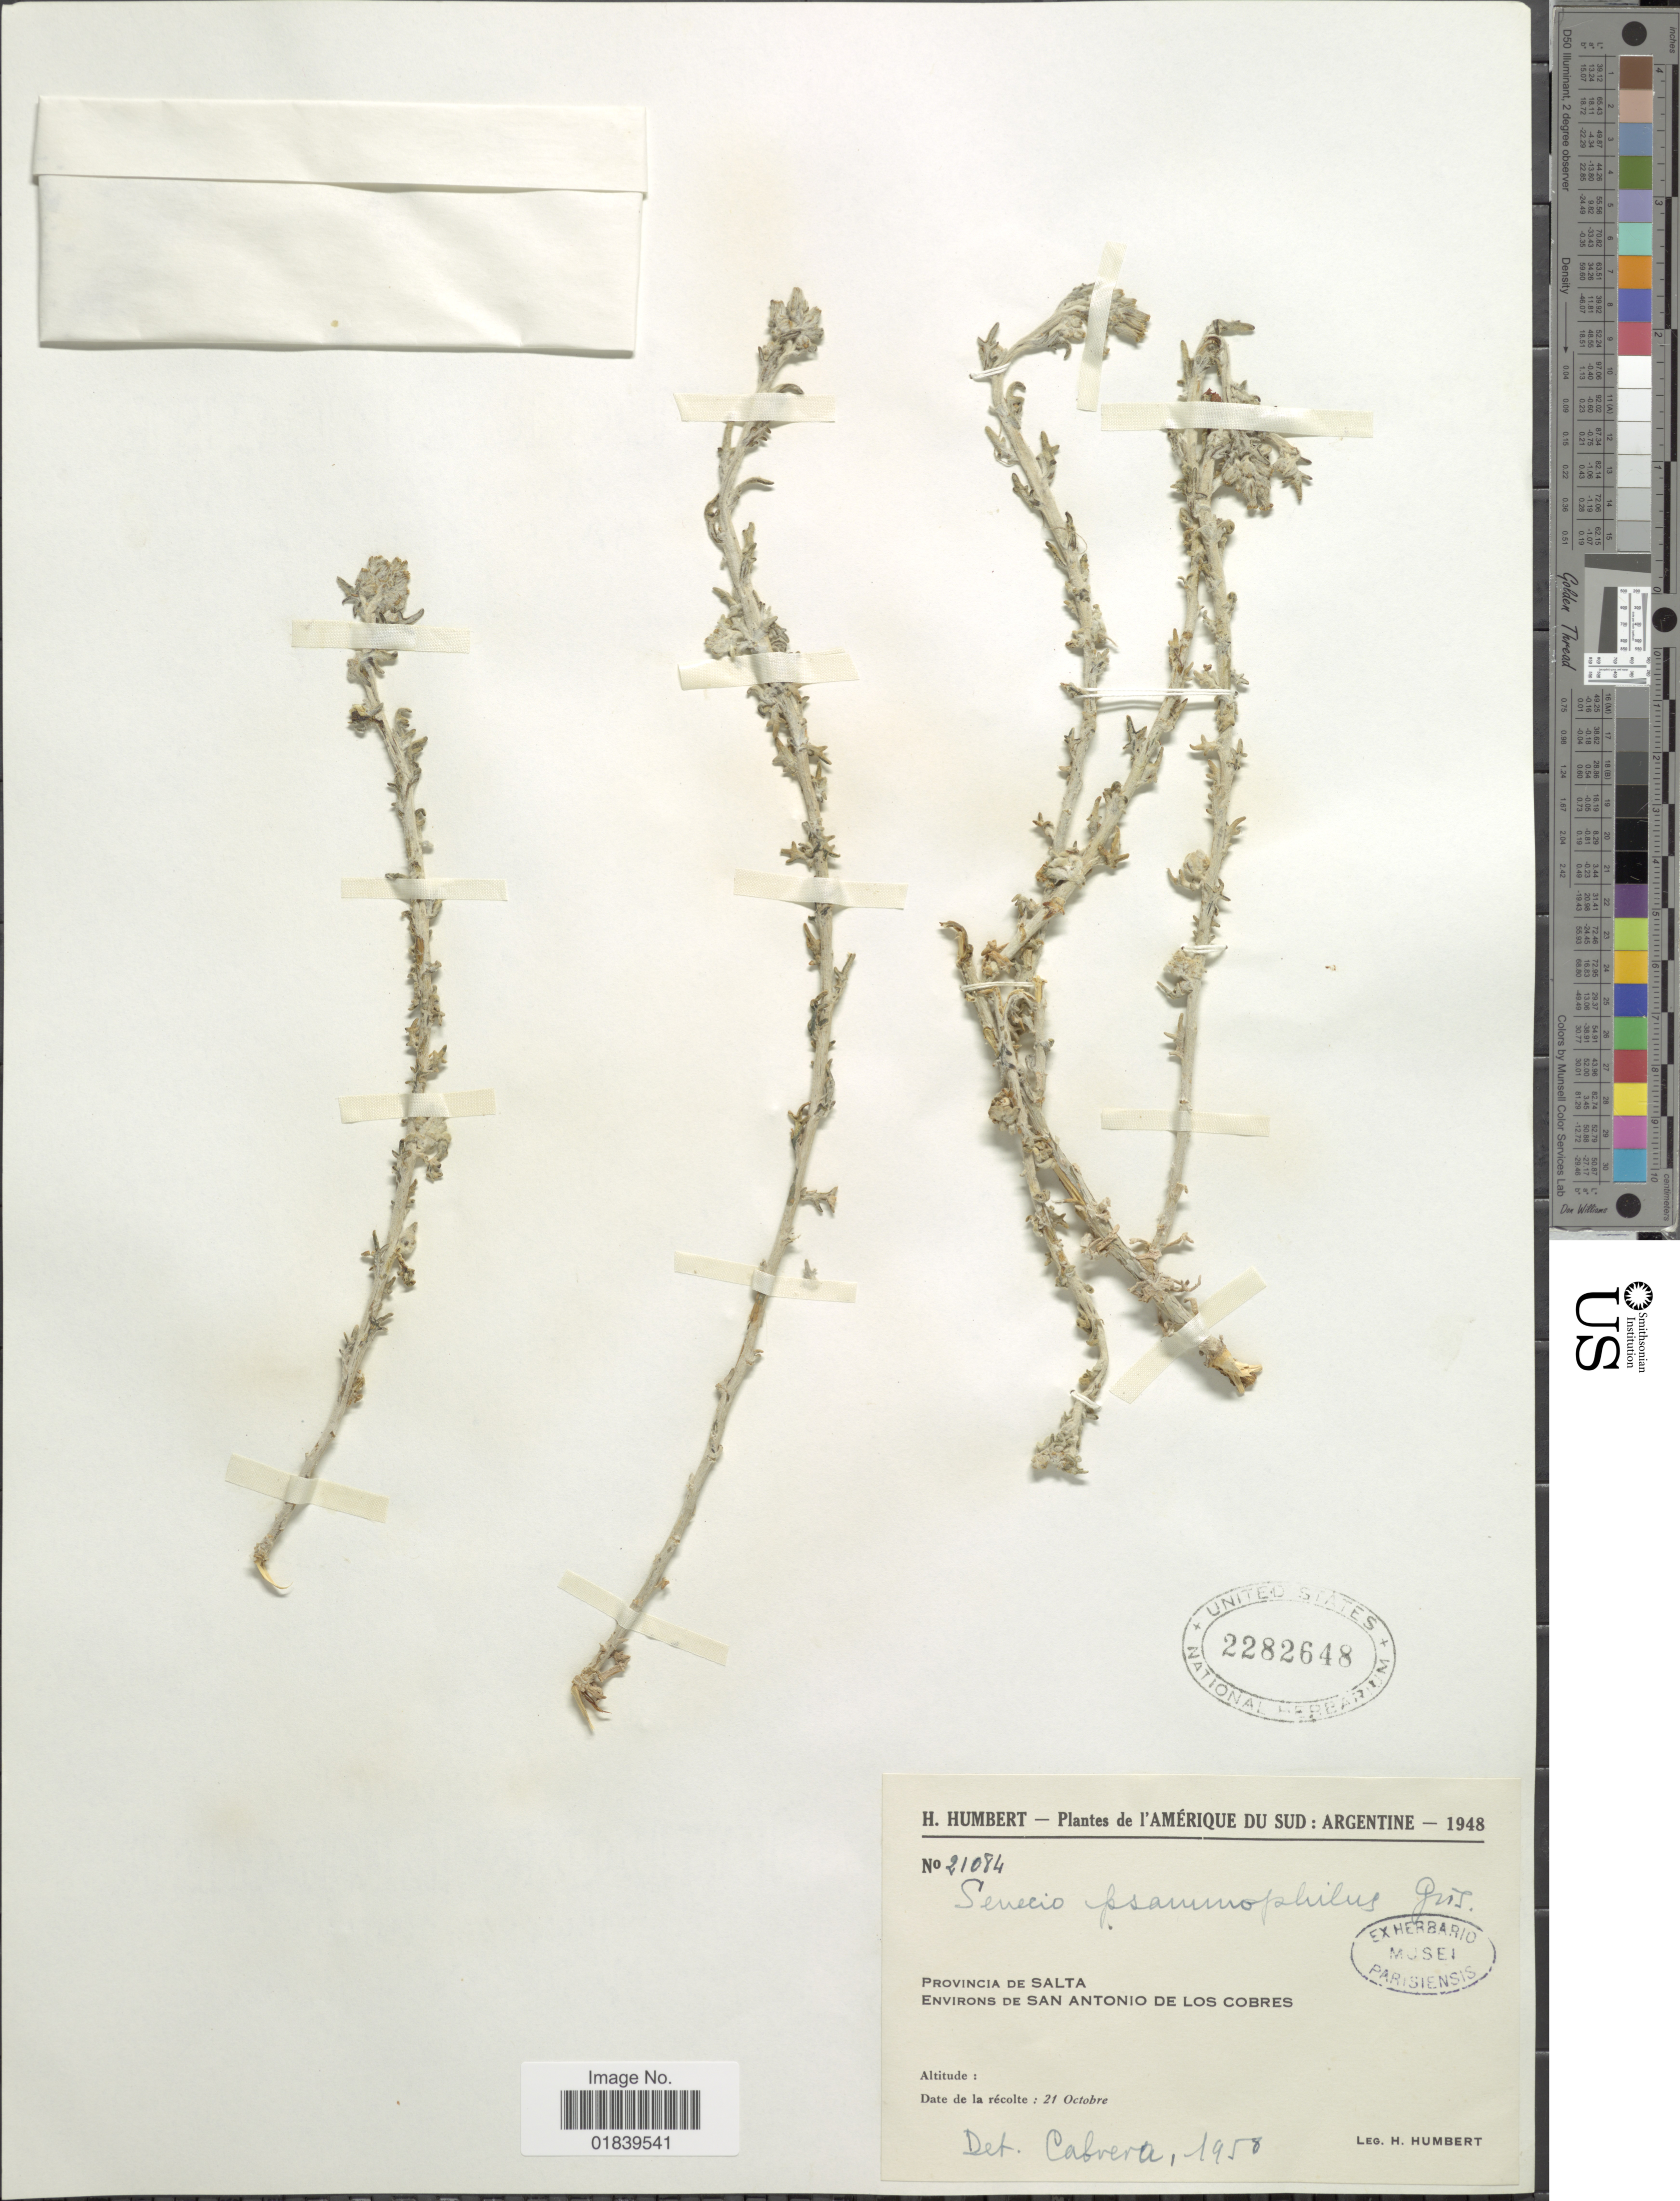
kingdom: Plantae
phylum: Tracheophyta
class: Magnoliopsida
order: Asterales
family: Asteraceae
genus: Senecio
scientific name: Senecio filaginoides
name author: DC.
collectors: H. Humbert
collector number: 21084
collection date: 1948-10-21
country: Argentina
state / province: Salta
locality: Provincia de Salta. Environs de San Antonio de Los Cobres.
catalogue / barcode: US 2282648